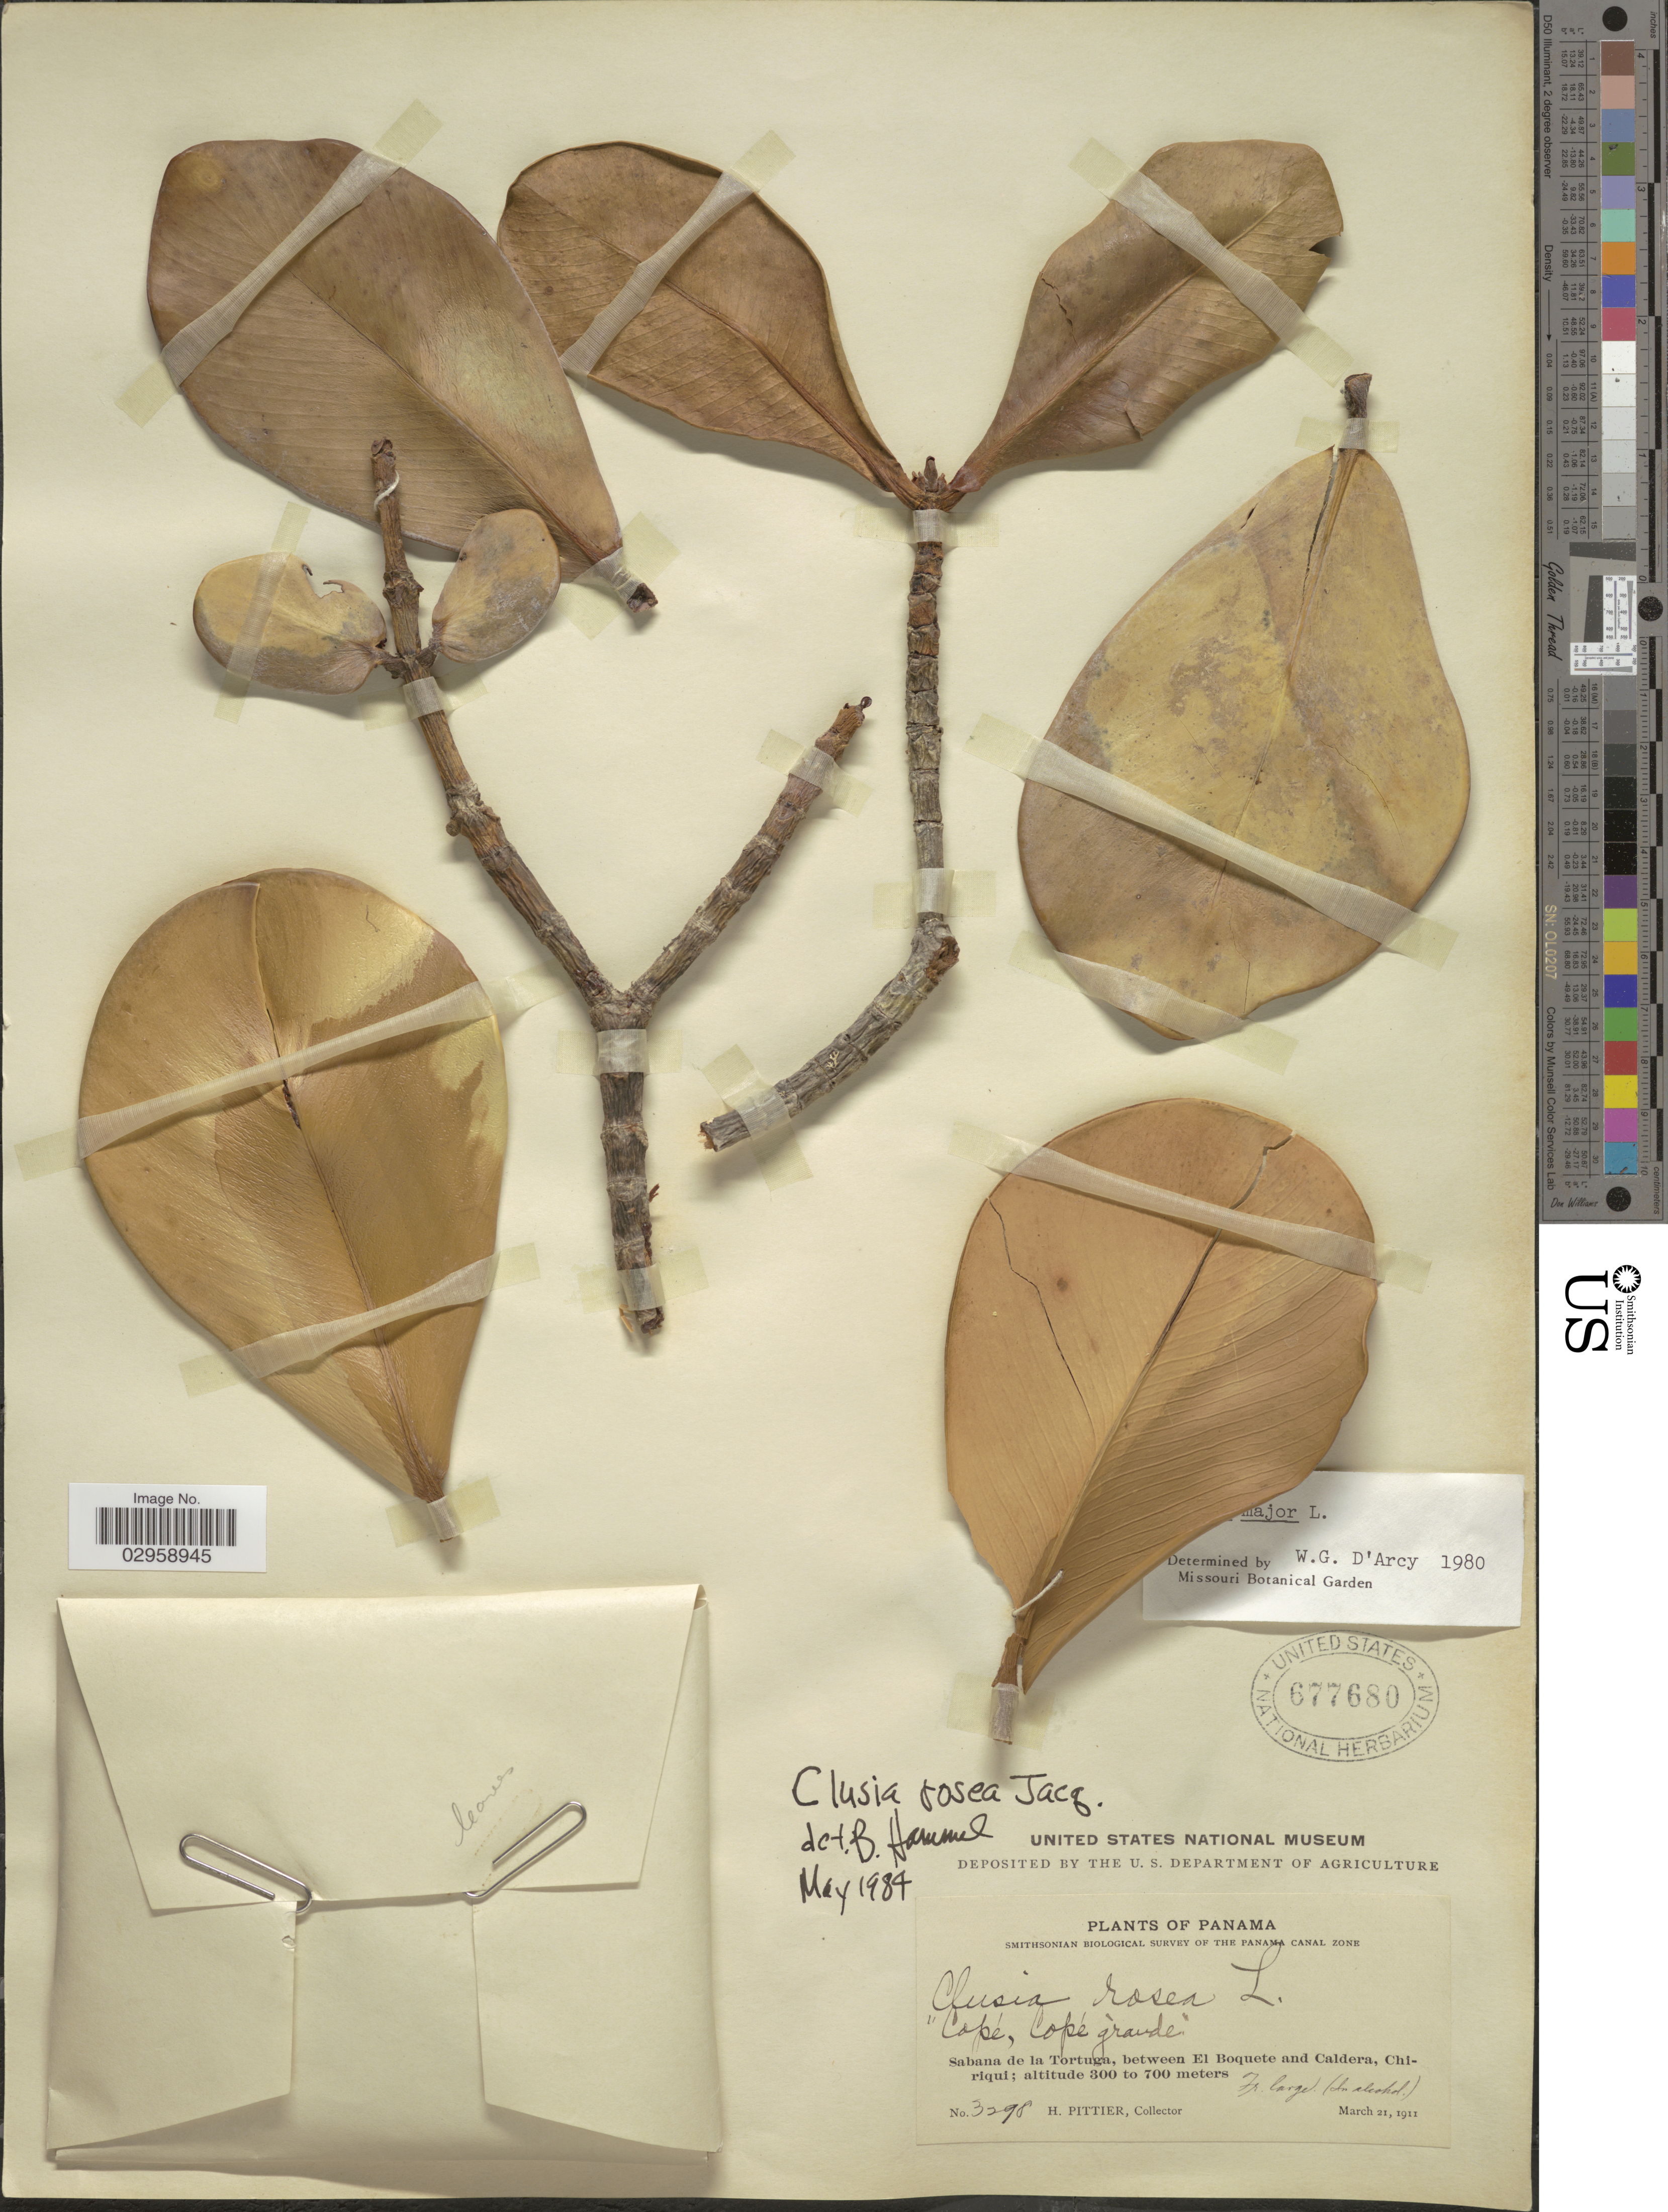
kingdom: Plantae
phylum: Tracheophyta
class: Magnoliopsida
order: Malpighiales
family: Clusiaceae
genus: Clusia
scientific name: Clusia rosea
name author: Jacq.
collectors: H. F. Pittier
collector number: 3298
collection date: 1911-03-21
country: Panama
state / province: Chiriqui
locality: Sabana de la Tortuga, between El Boquete and Caldera.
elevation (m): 300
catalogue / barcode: US 677680